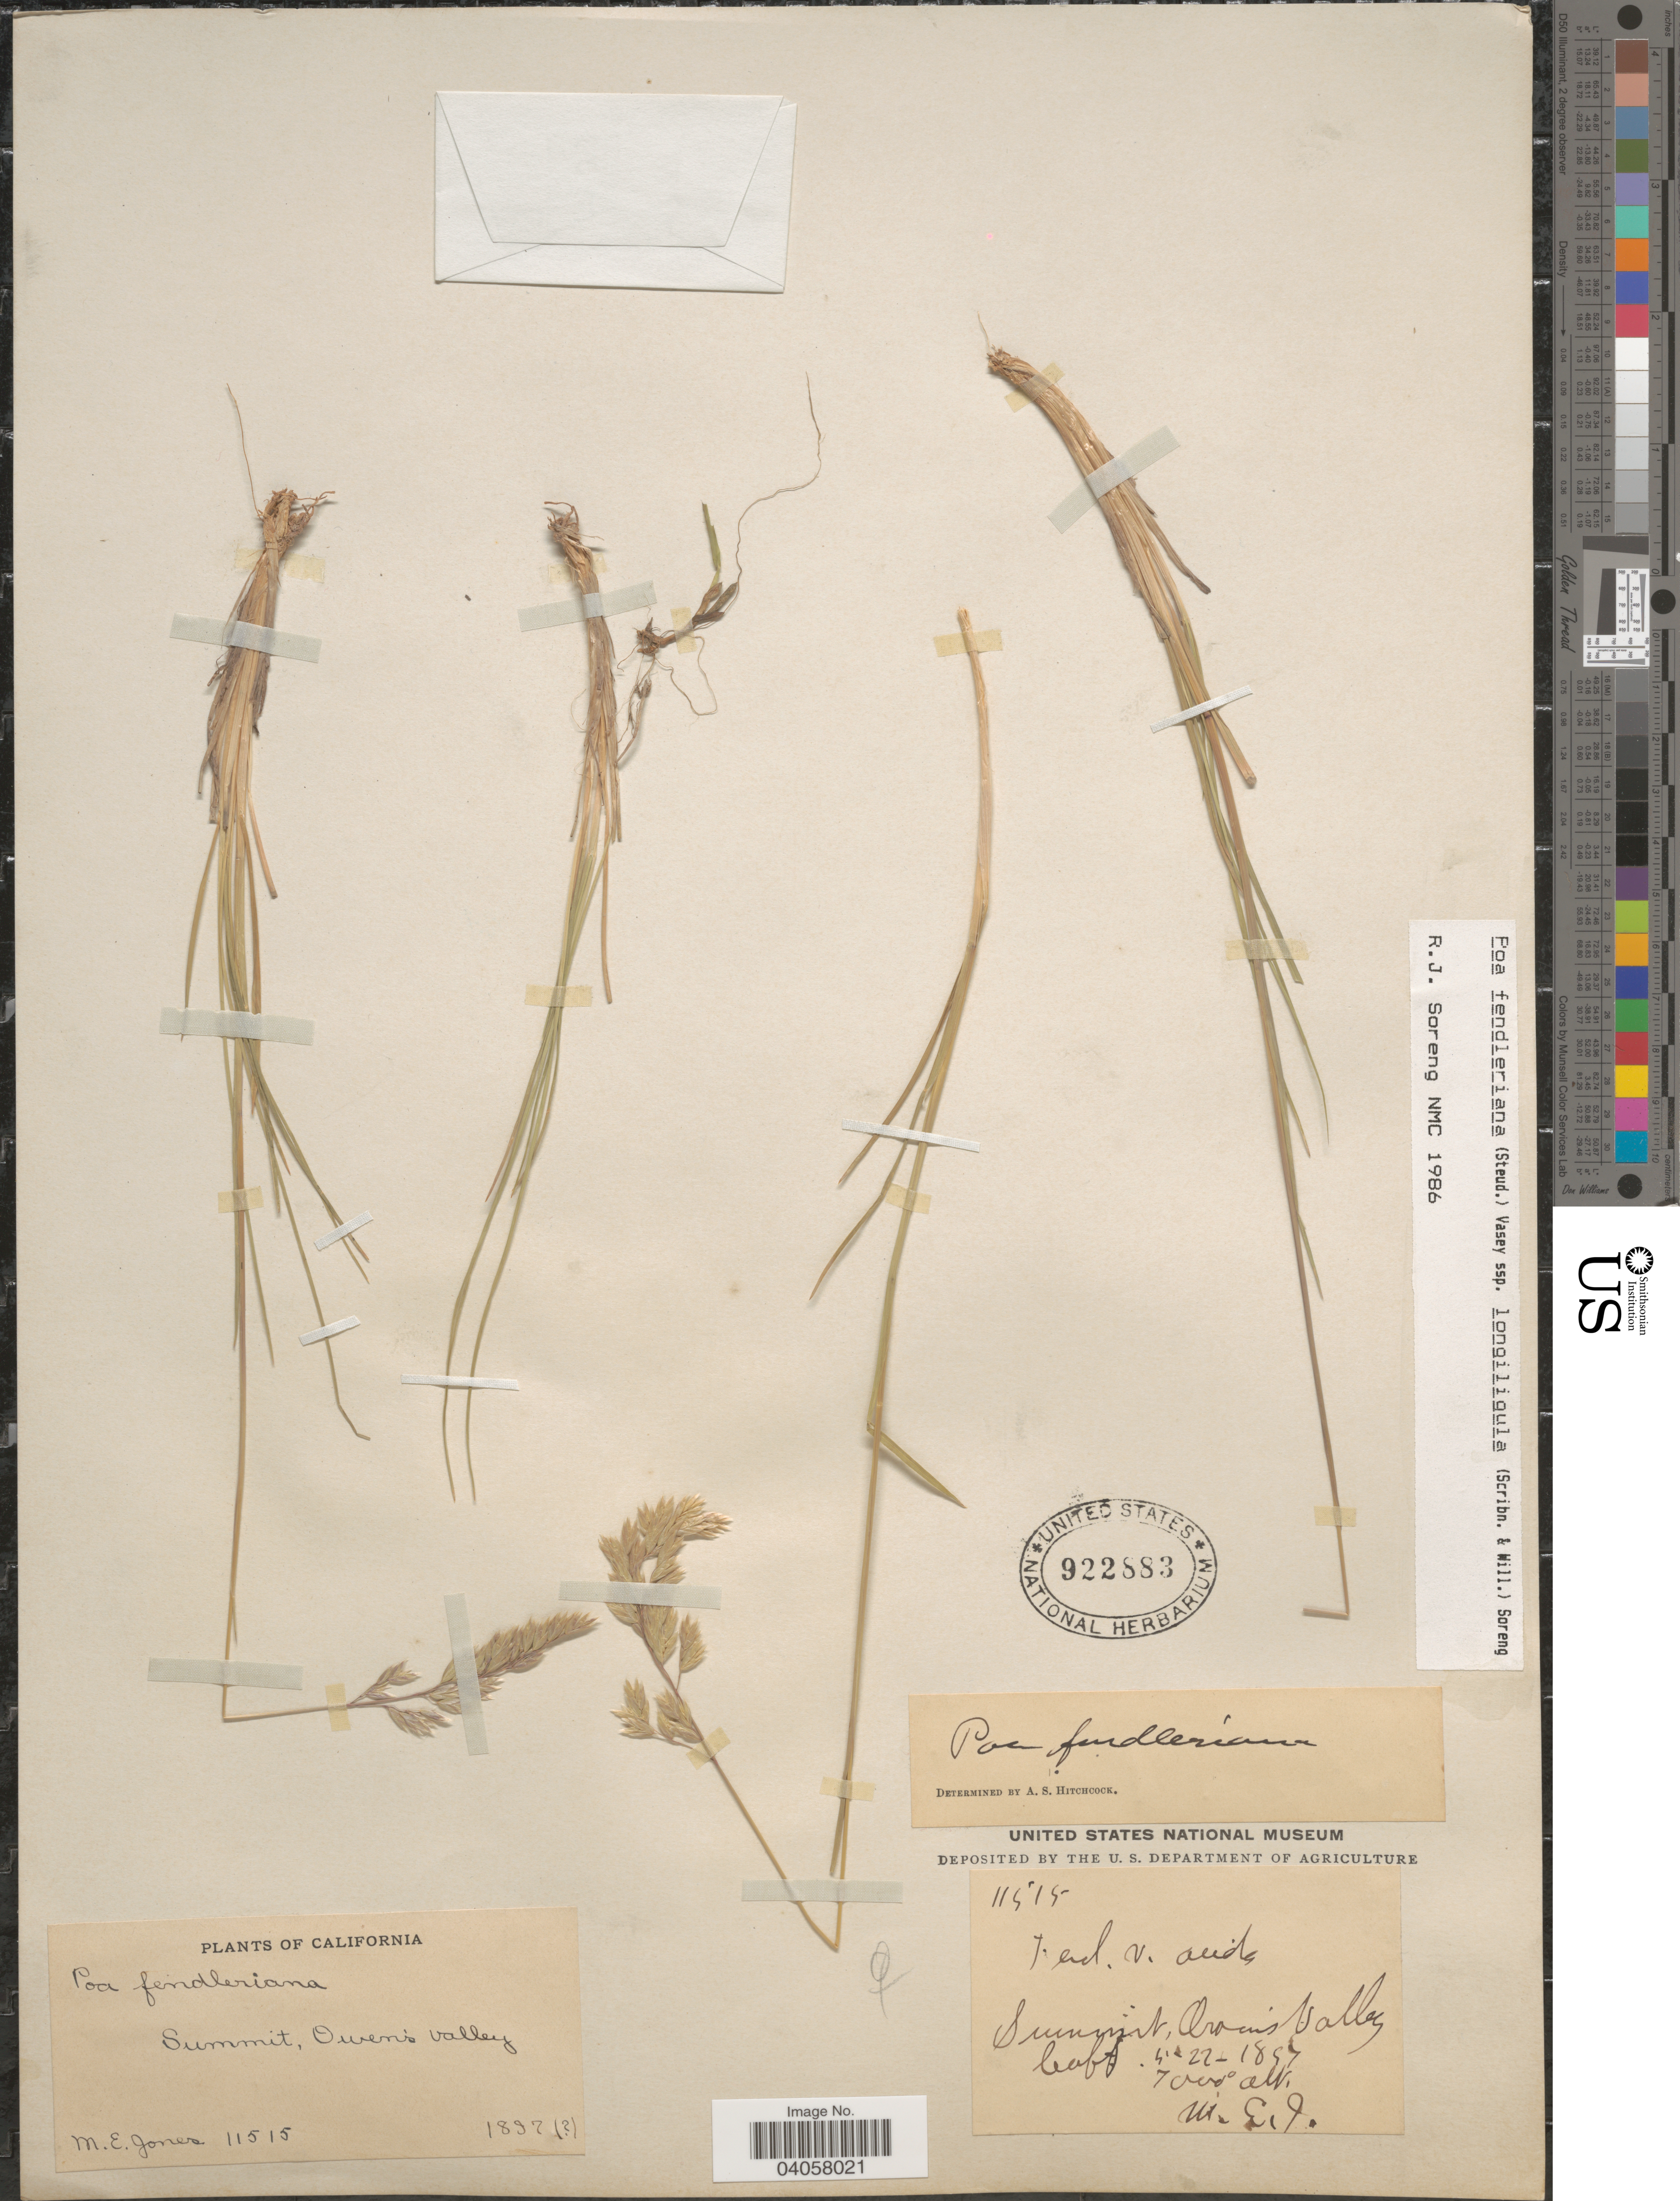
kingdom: Plantae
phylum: Tracheophyta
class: Liliopsida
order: Poales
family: Poaceae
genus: Poa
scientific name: Poa fendleriana subsp. longiligula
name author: (Scribn. & T.A. Williams) Soreng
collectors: M. E. Jones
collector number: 11515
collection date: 1897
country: United States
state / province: California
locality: Summit, Owen's valley.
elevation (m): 2134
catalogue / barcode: US 922883